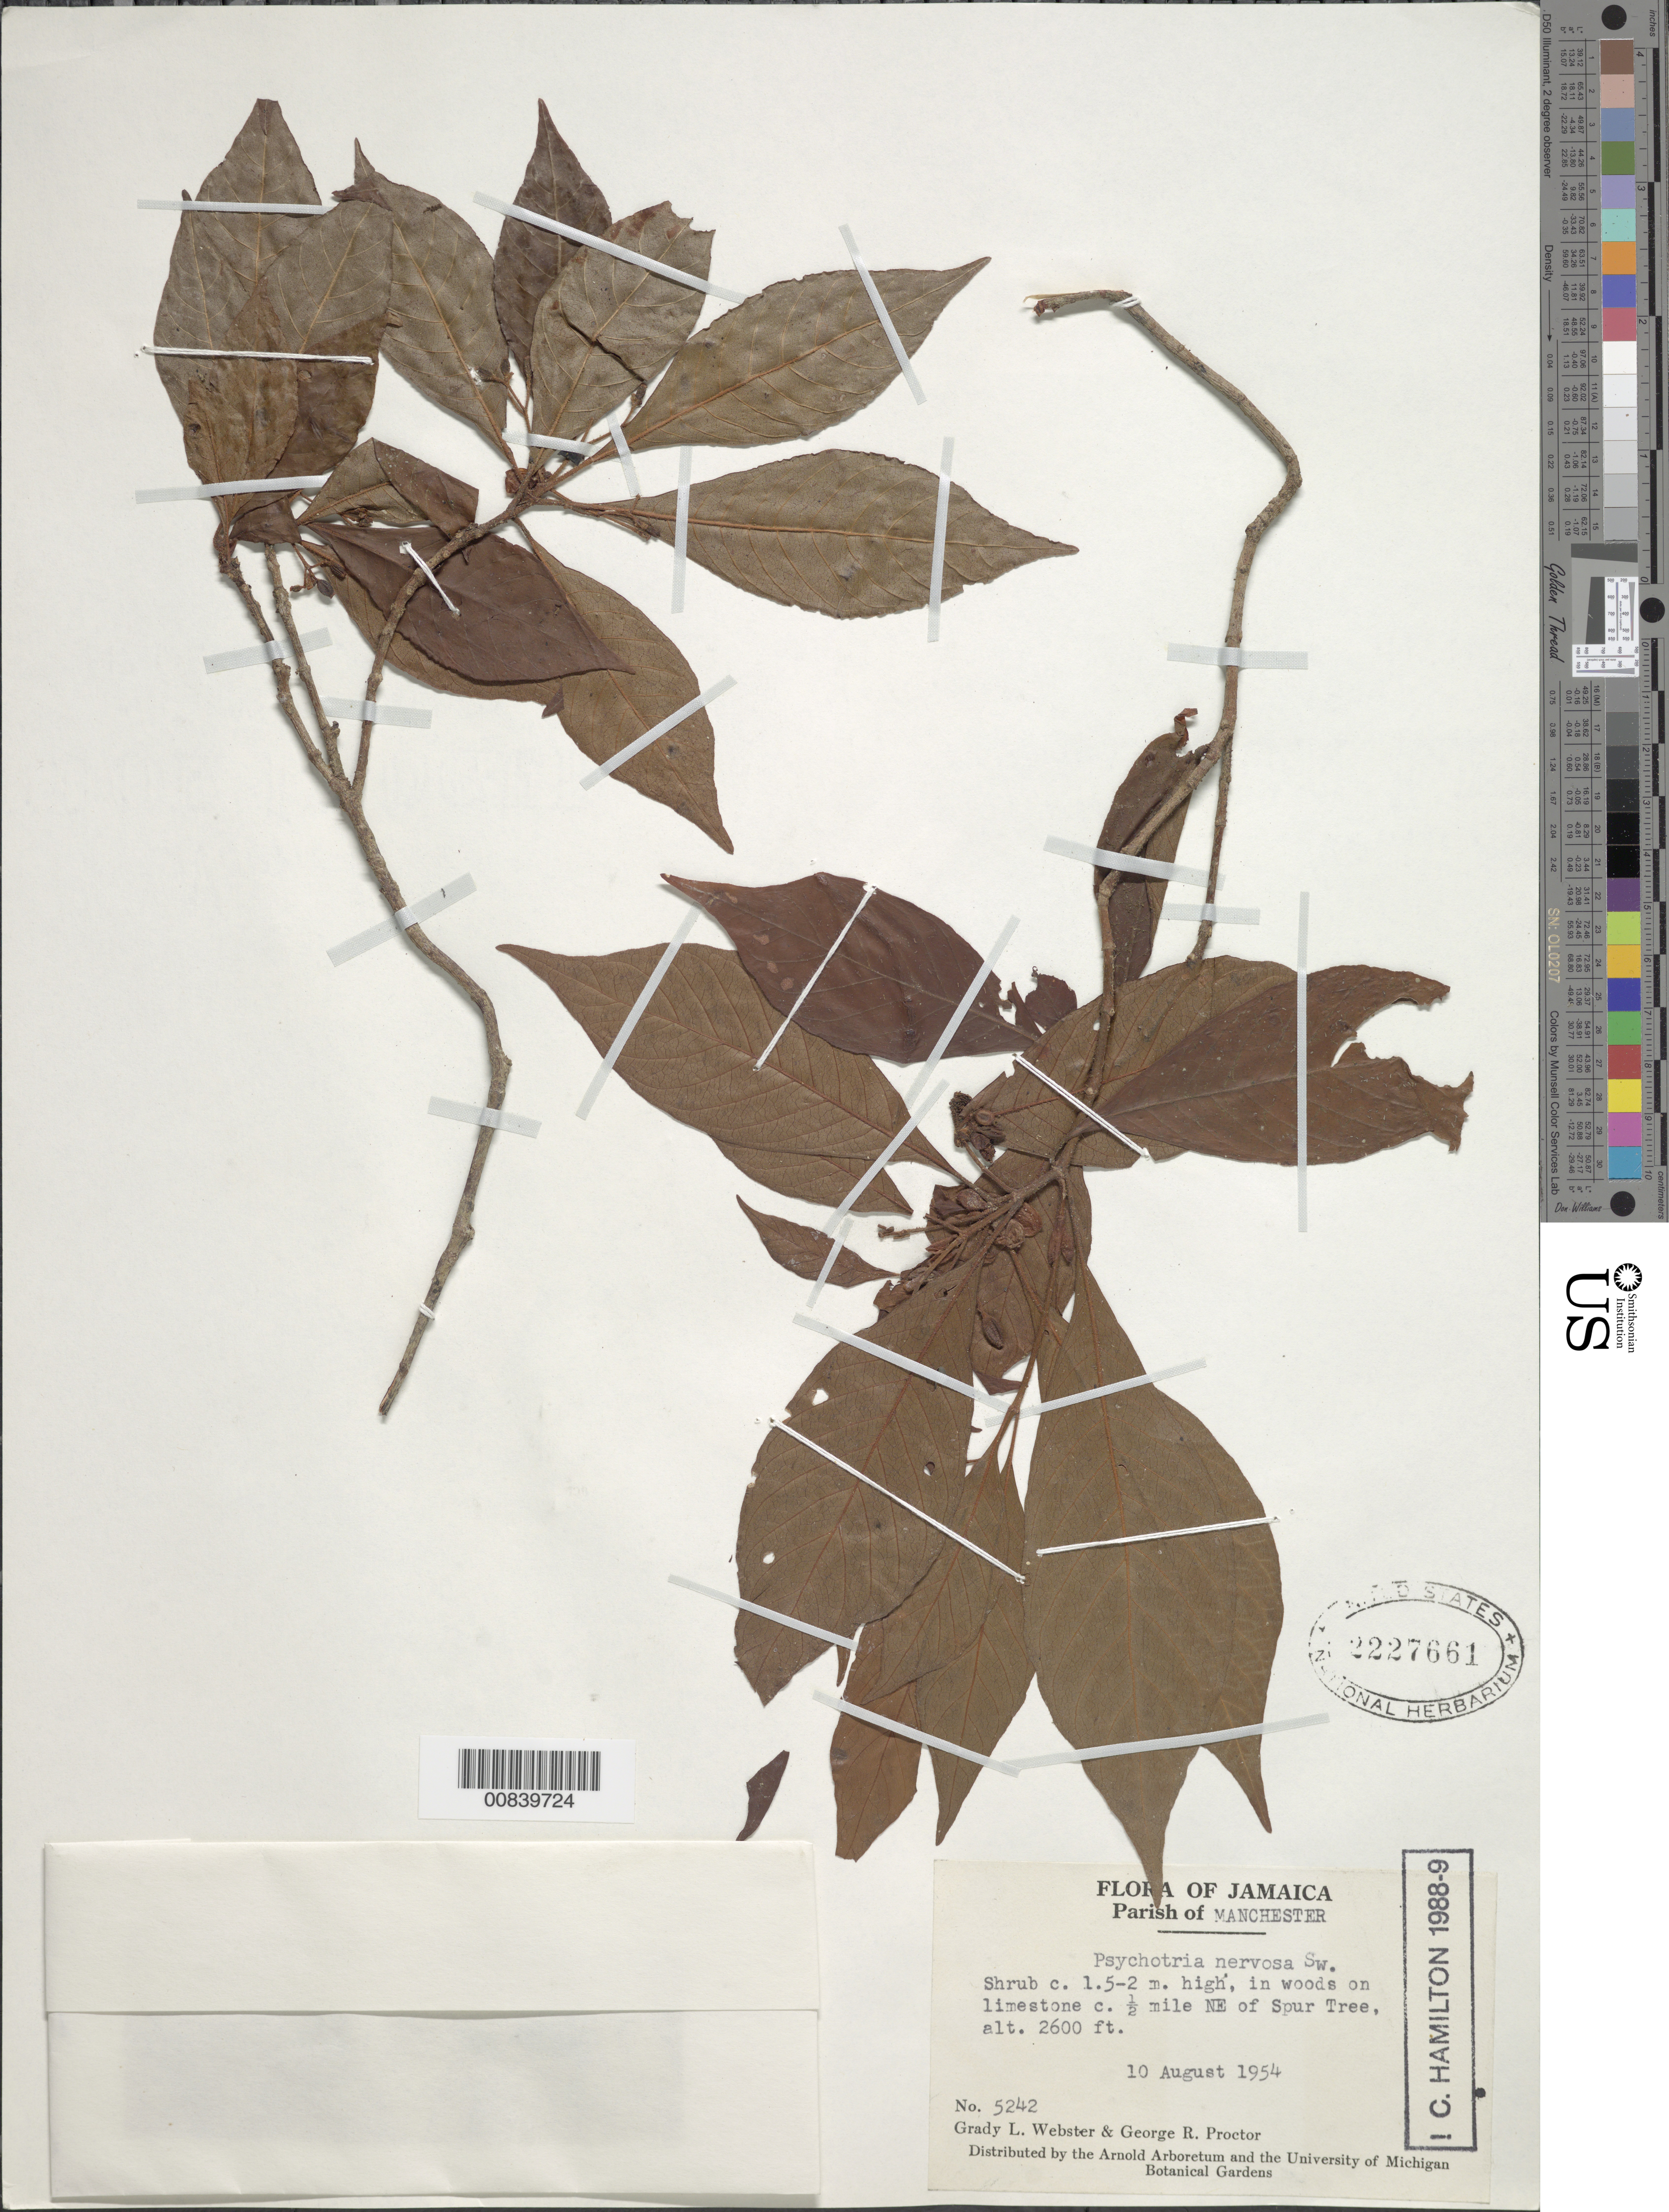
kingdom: Plantae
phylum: Tracheophyta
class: Magnoliopsida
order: Gentianales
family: Rubiaceae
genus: Psychotria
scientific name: Psychotria nervosa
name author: Sw.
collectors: G. L. Webster & G. R. Proctor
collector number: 5242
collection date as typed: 10 Aug 1954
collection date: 1954-08-10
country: Jamaica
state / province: Manchester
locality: About 0.5 mile NE of Spur Tree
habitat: In woods on limestone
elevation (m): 792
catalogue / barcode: US 2227661